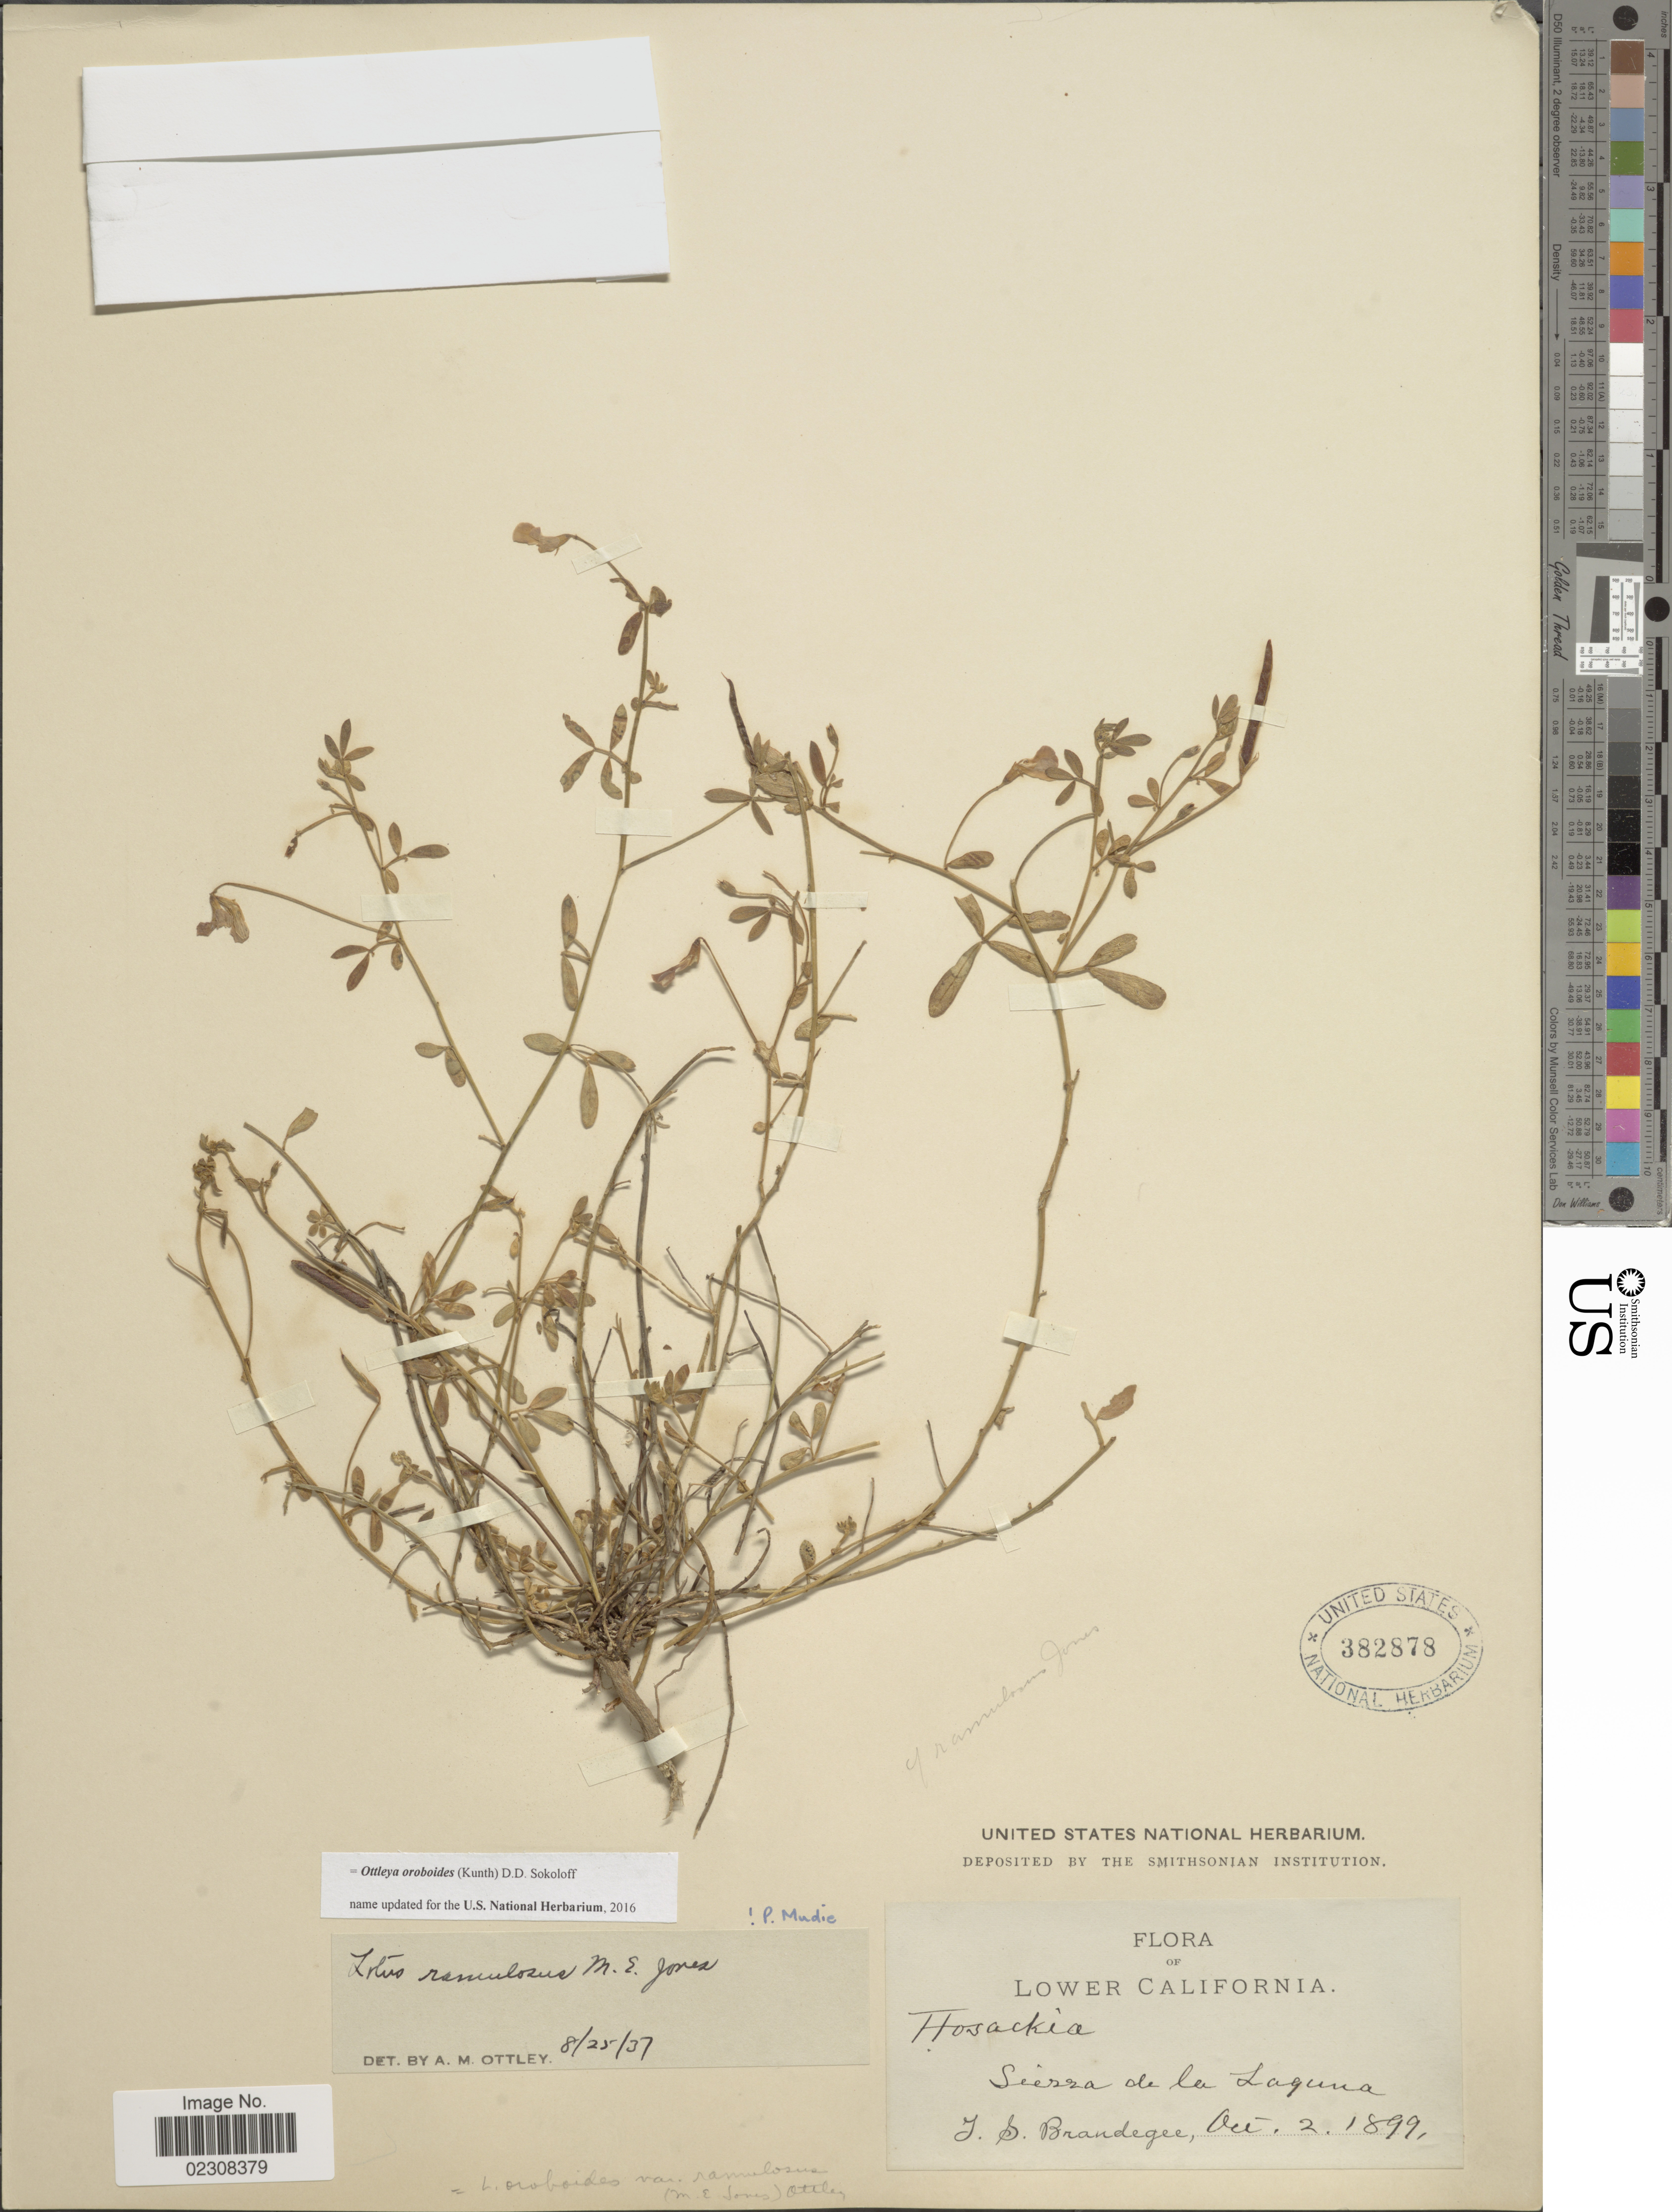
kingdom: Plantae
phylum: Tracheophyta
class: Magnoliopsida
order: Fabales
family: Fabaceae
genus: Ottleya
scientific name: Ottleya oroboides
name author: (Kunth) D.D. Sokoloff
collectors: J. S. Brandegee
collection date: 1899-10-02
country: Mexico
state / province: Baja California Sur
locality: Lower California, Sierra de la Laguna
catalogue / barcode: US 382878